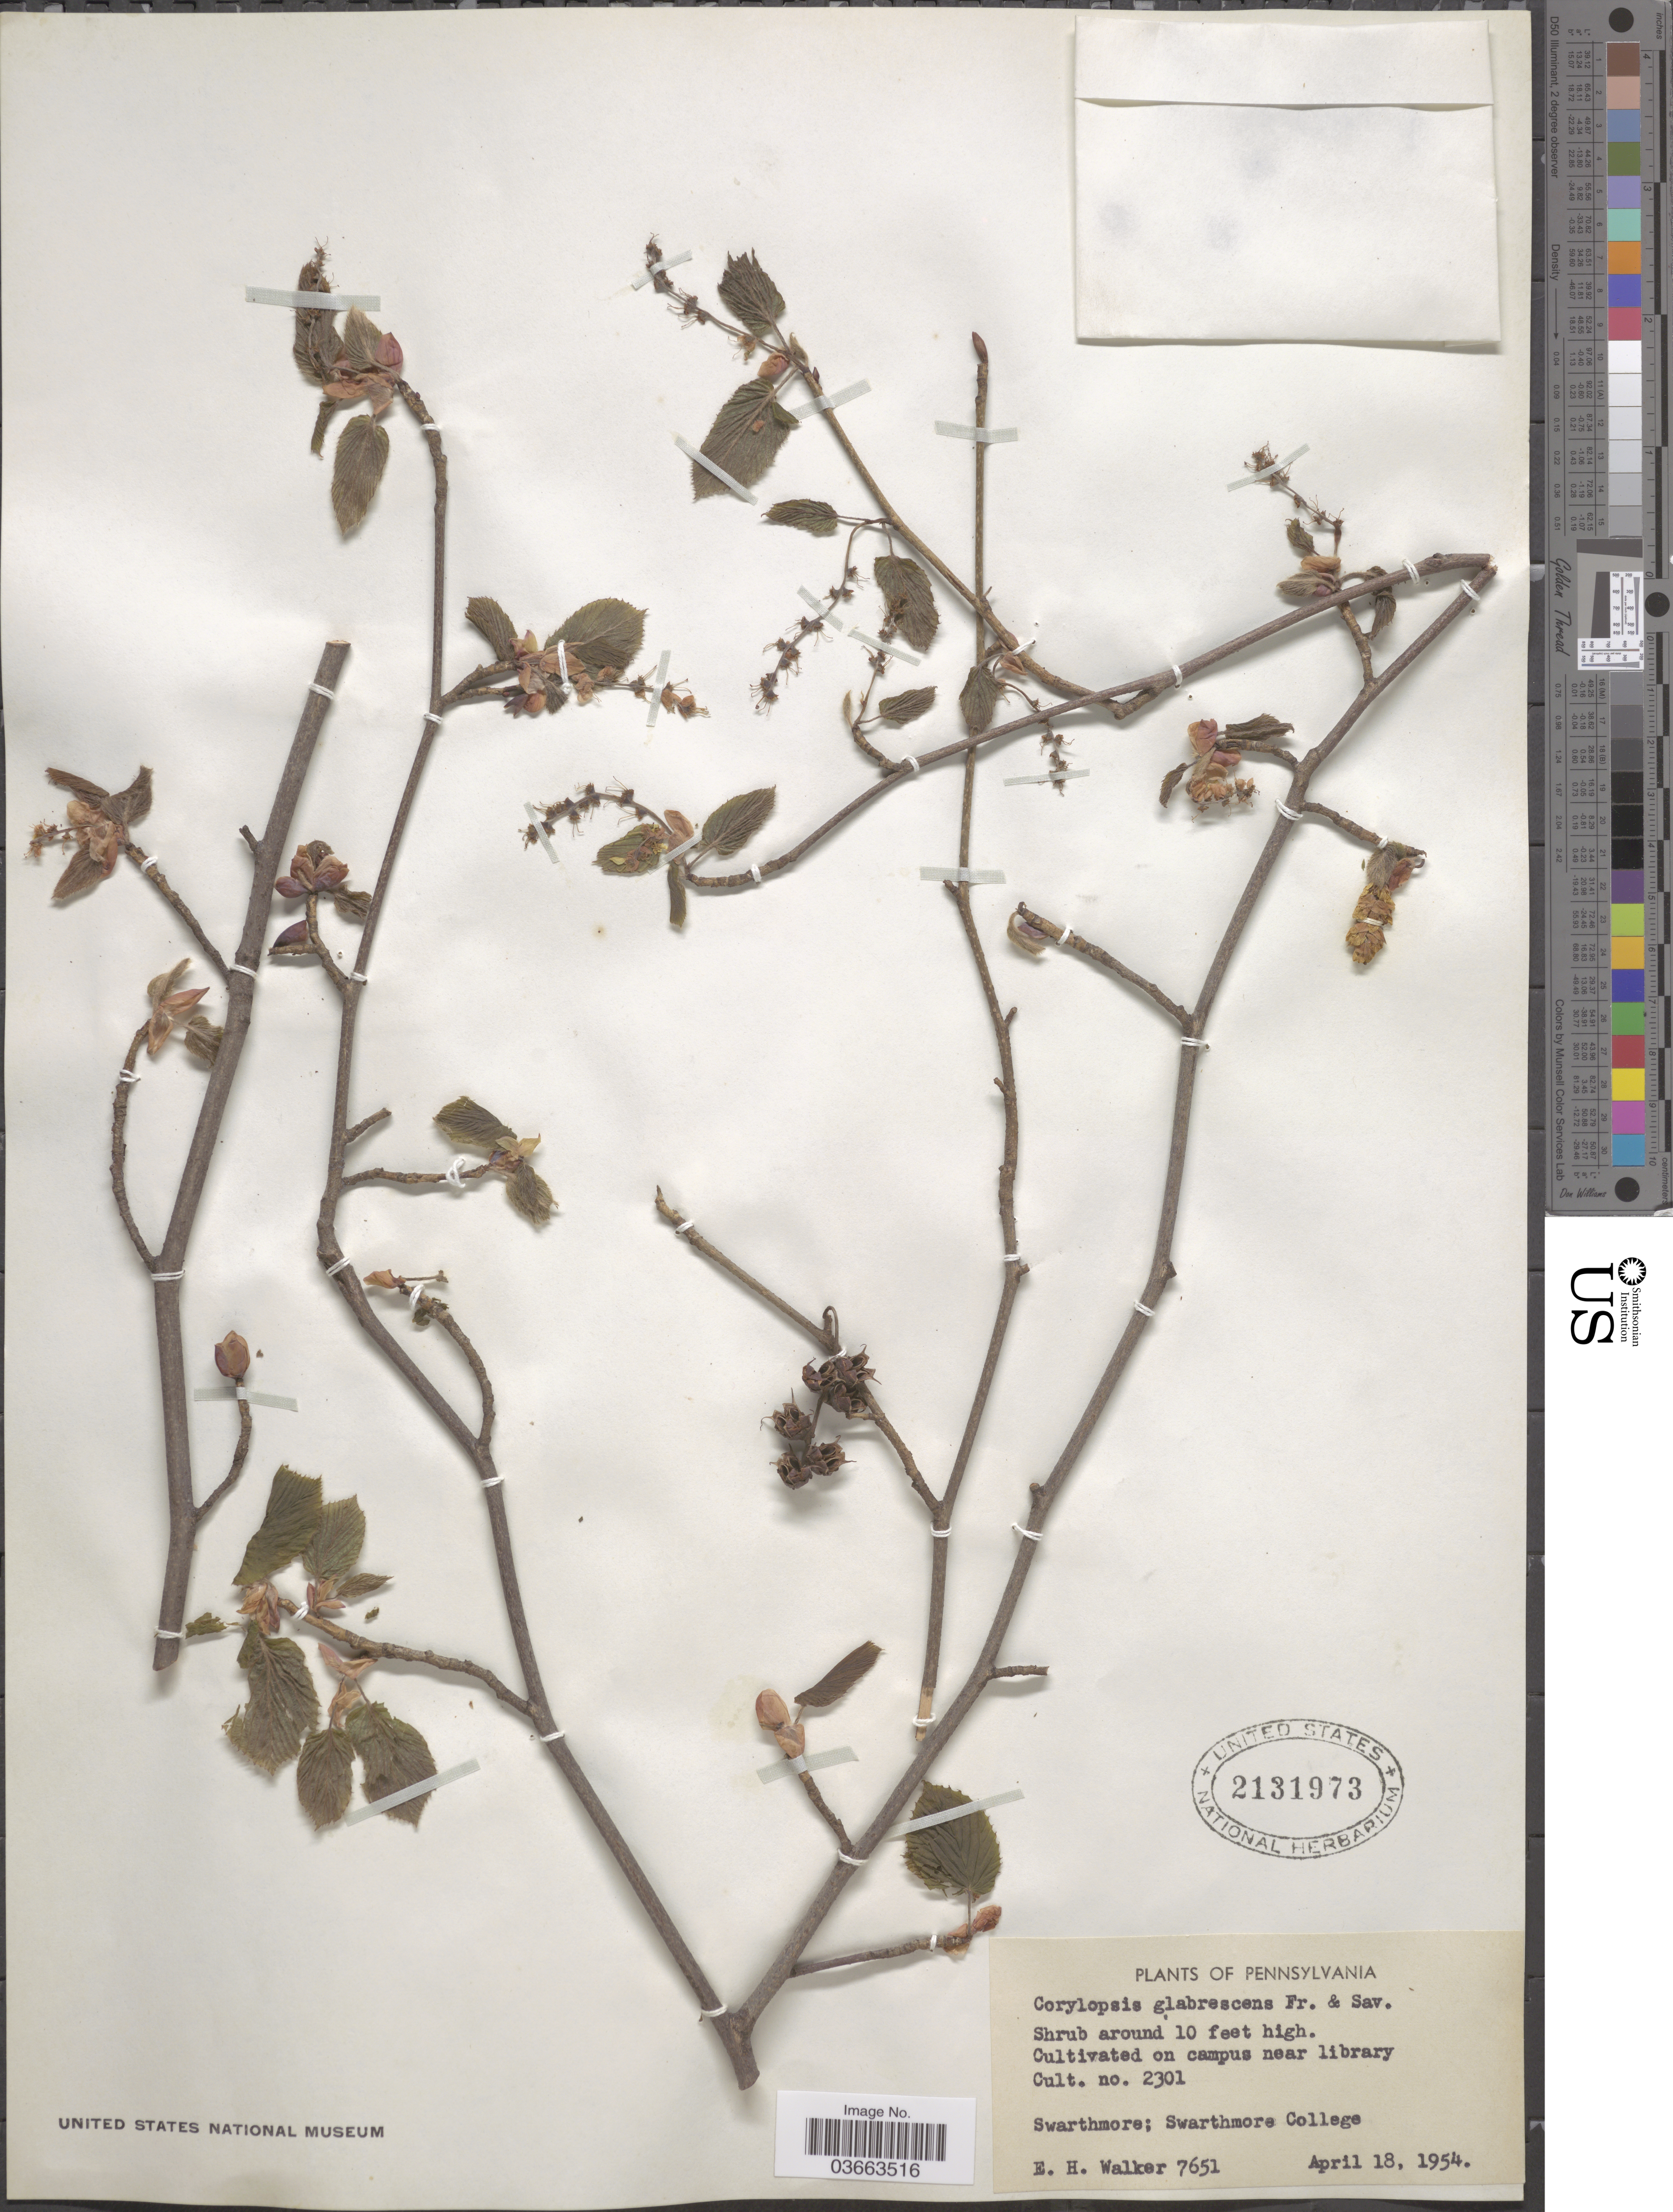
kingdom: Plantae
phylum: Tracheophyta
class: Magnoliopsida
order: Saxifragales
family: Hamamelidaceae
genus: Corylopsis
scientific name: Corylopsis glabrescens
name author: Franch. & Sav.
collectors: E. H. Walker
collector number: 7651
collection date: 1954-04-18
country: United States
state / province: Pennsylvania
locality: On campus near library. Swarthmore; Swarthmore College.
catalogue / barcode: US 2131973